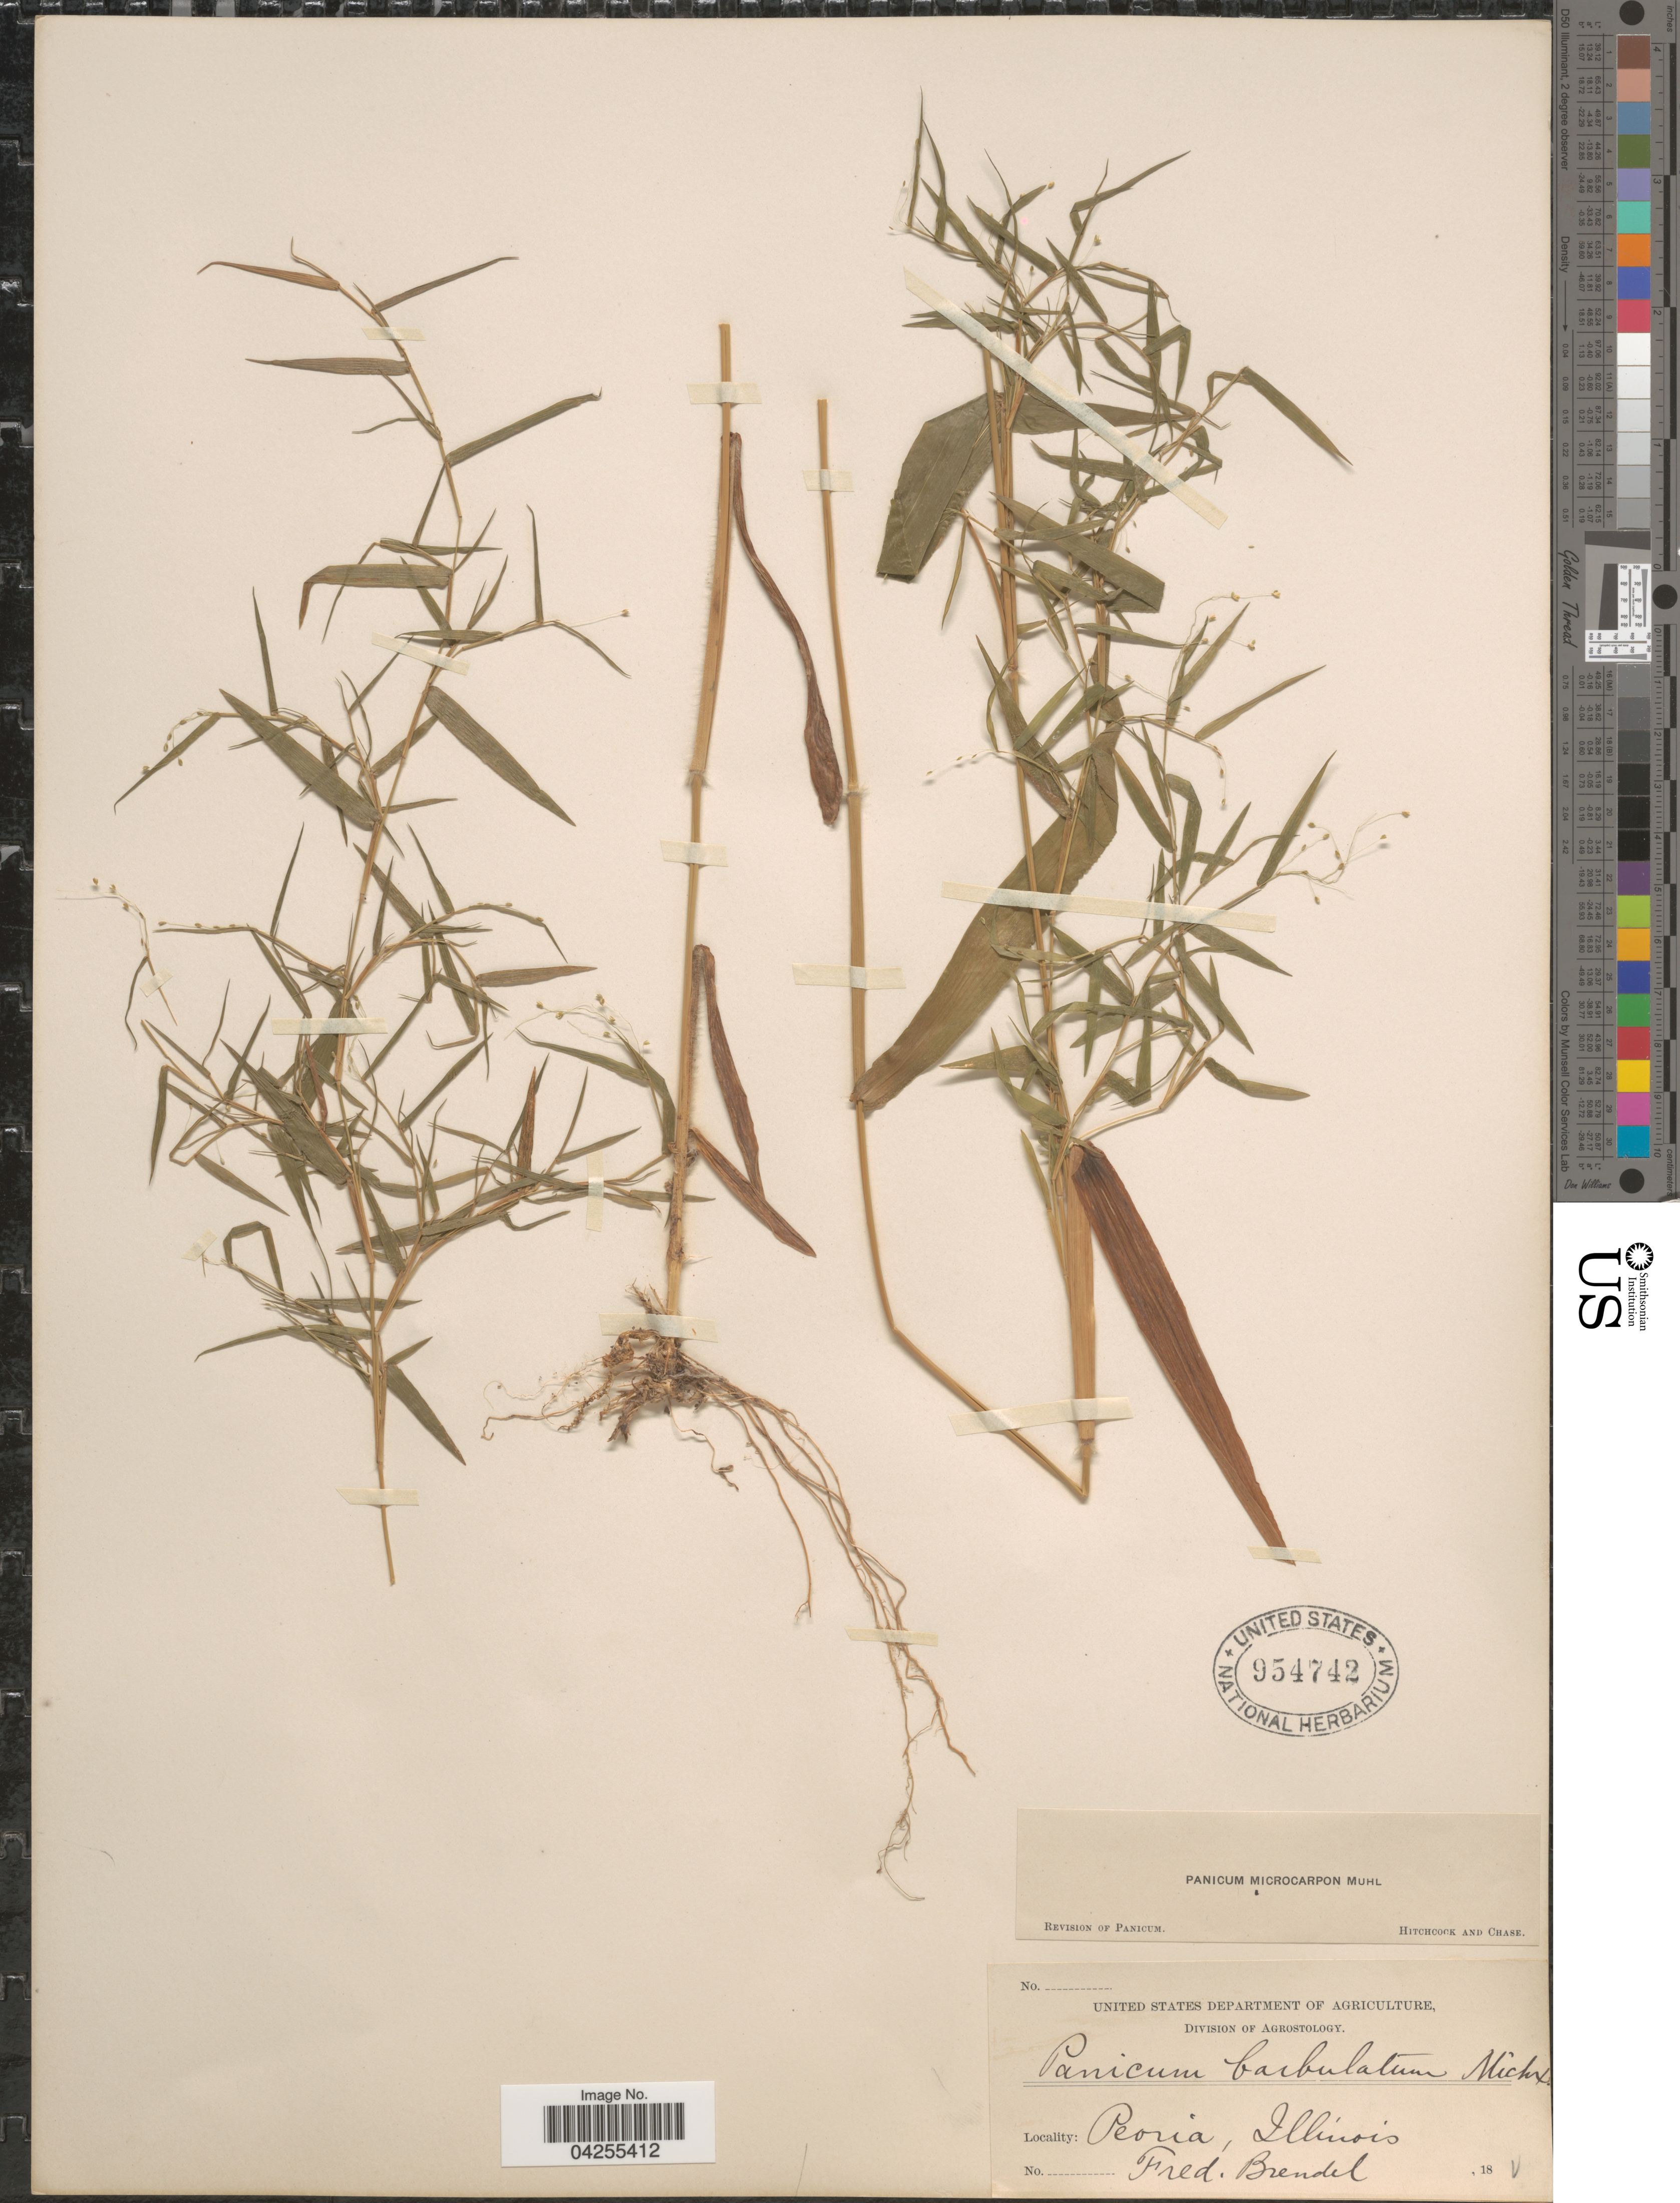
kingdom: Plantae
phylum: Tracheophyta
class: Liliopsida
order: Poales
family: Poaceae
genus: Dichanthelium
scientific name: Dichanthelium dichotomum var. dichotomum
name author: (L.) Gould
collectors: F. Brendel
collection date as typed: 18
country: United States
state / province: Illinois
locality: Peoria.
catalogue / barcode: US 954742